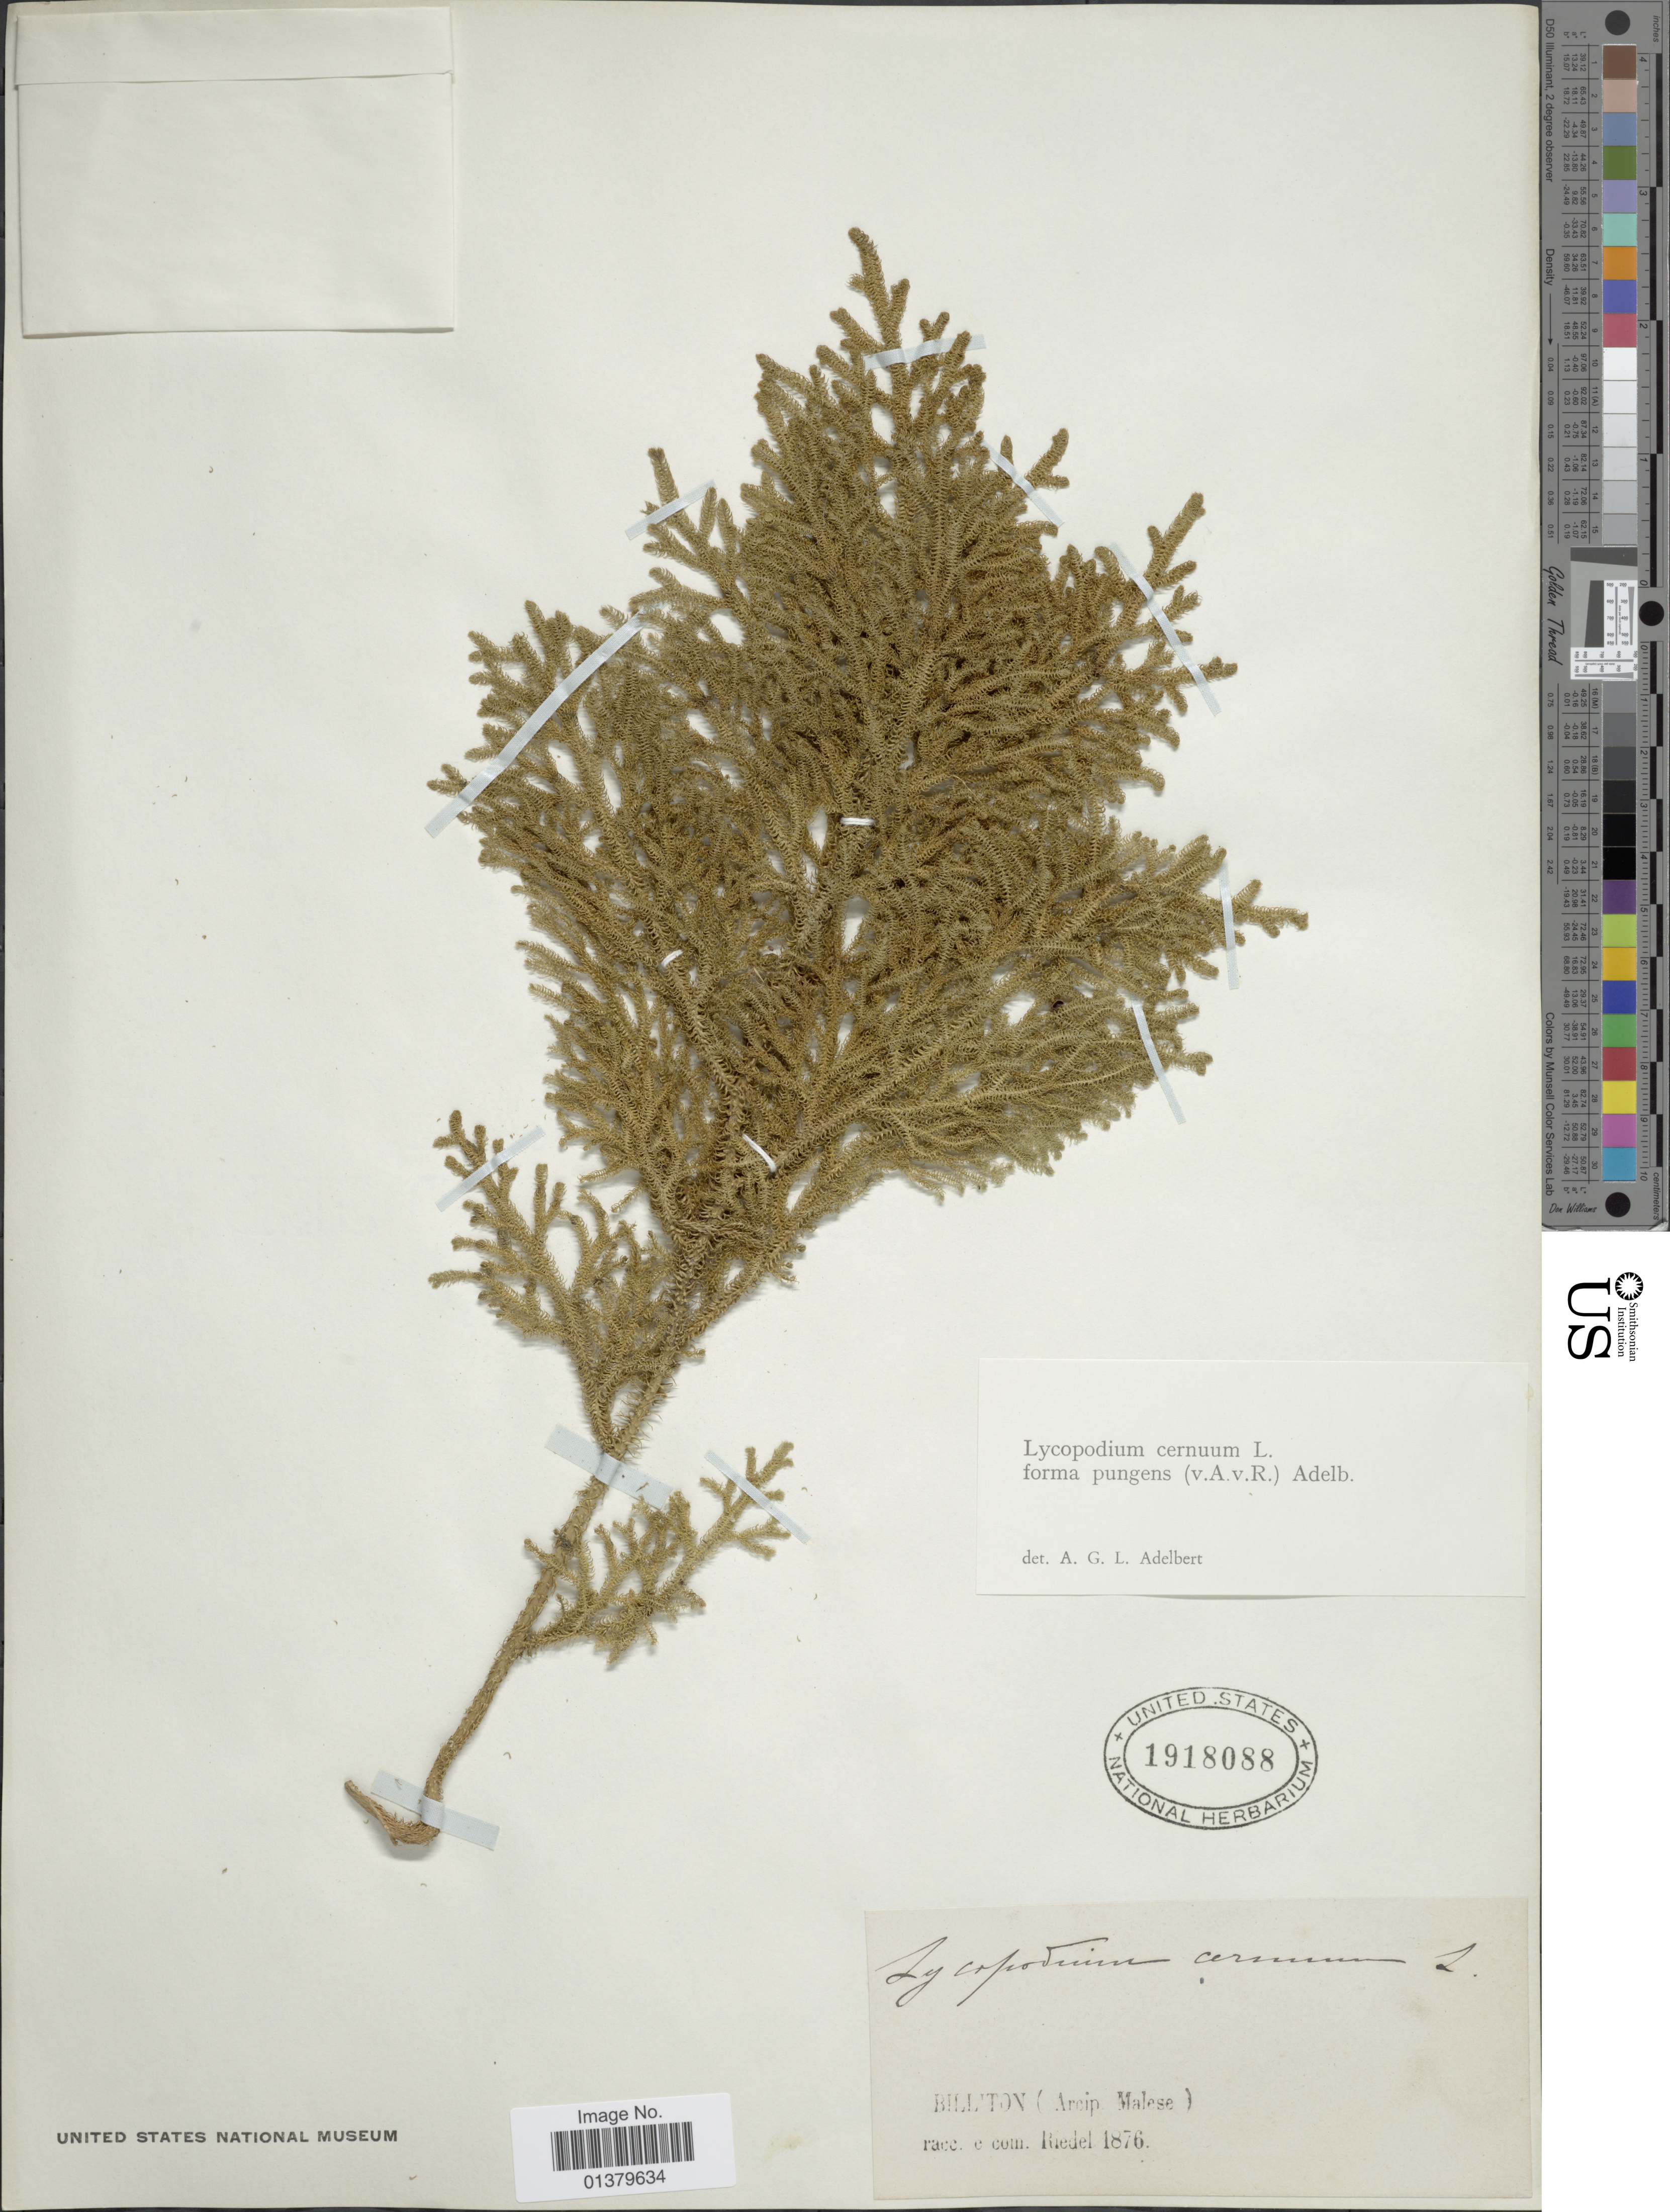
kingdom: Plantae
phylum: Tracheophyta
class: Lycopodiopsida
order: Lycopodiales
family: Lycopodiaceae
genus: Palhinhaea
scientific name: Palhinhaea cernua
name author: (L.) Vasc. & Franco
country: Indonesia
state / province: Sumatra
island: Sumatra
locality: Billiton (Arcip Malese)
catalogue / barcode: US 1918088